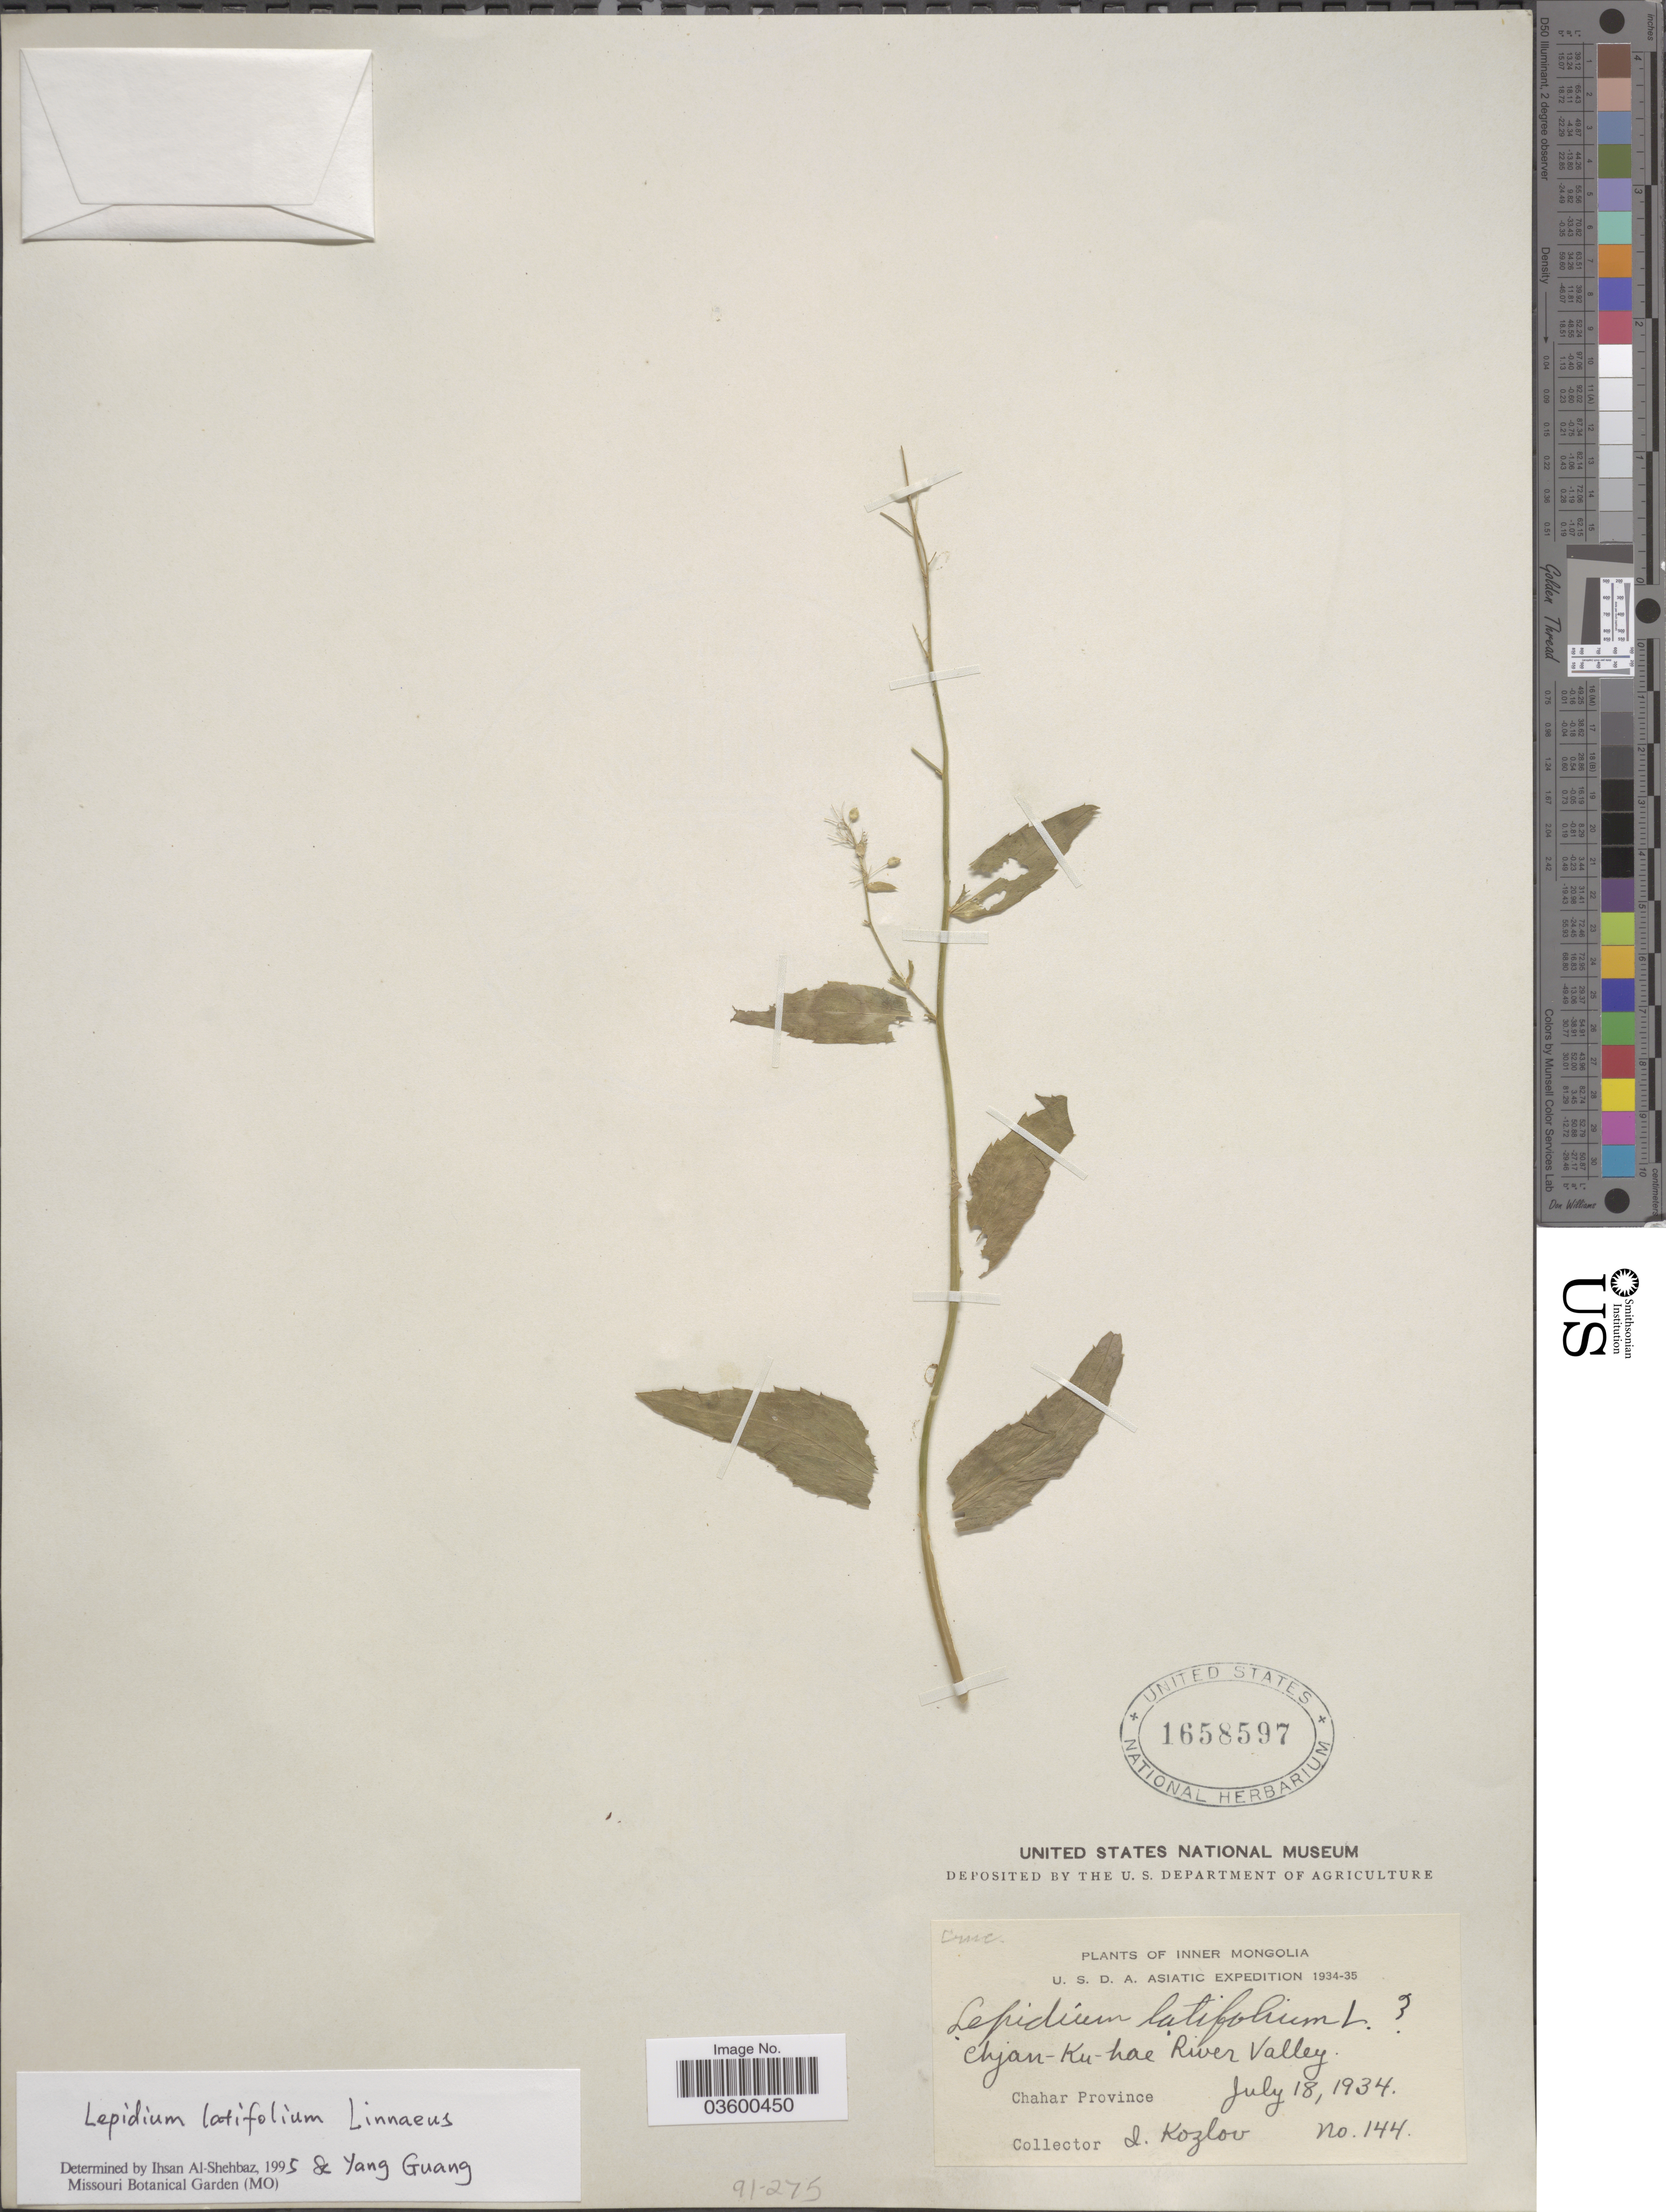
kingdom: Plantae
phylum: Tracheophyta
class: Magnoliopsida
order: Brassicales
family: Brassicaceae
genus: Lepidium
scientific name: Lepidium latifolium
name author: L.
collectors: I. Kozlov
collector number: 144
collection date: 1934-07-18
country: China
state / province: Nei Monggol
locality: Chjan-Ku-hae River Valley. Chahar Province. Inner Mongolia.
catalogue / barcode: US 1658597